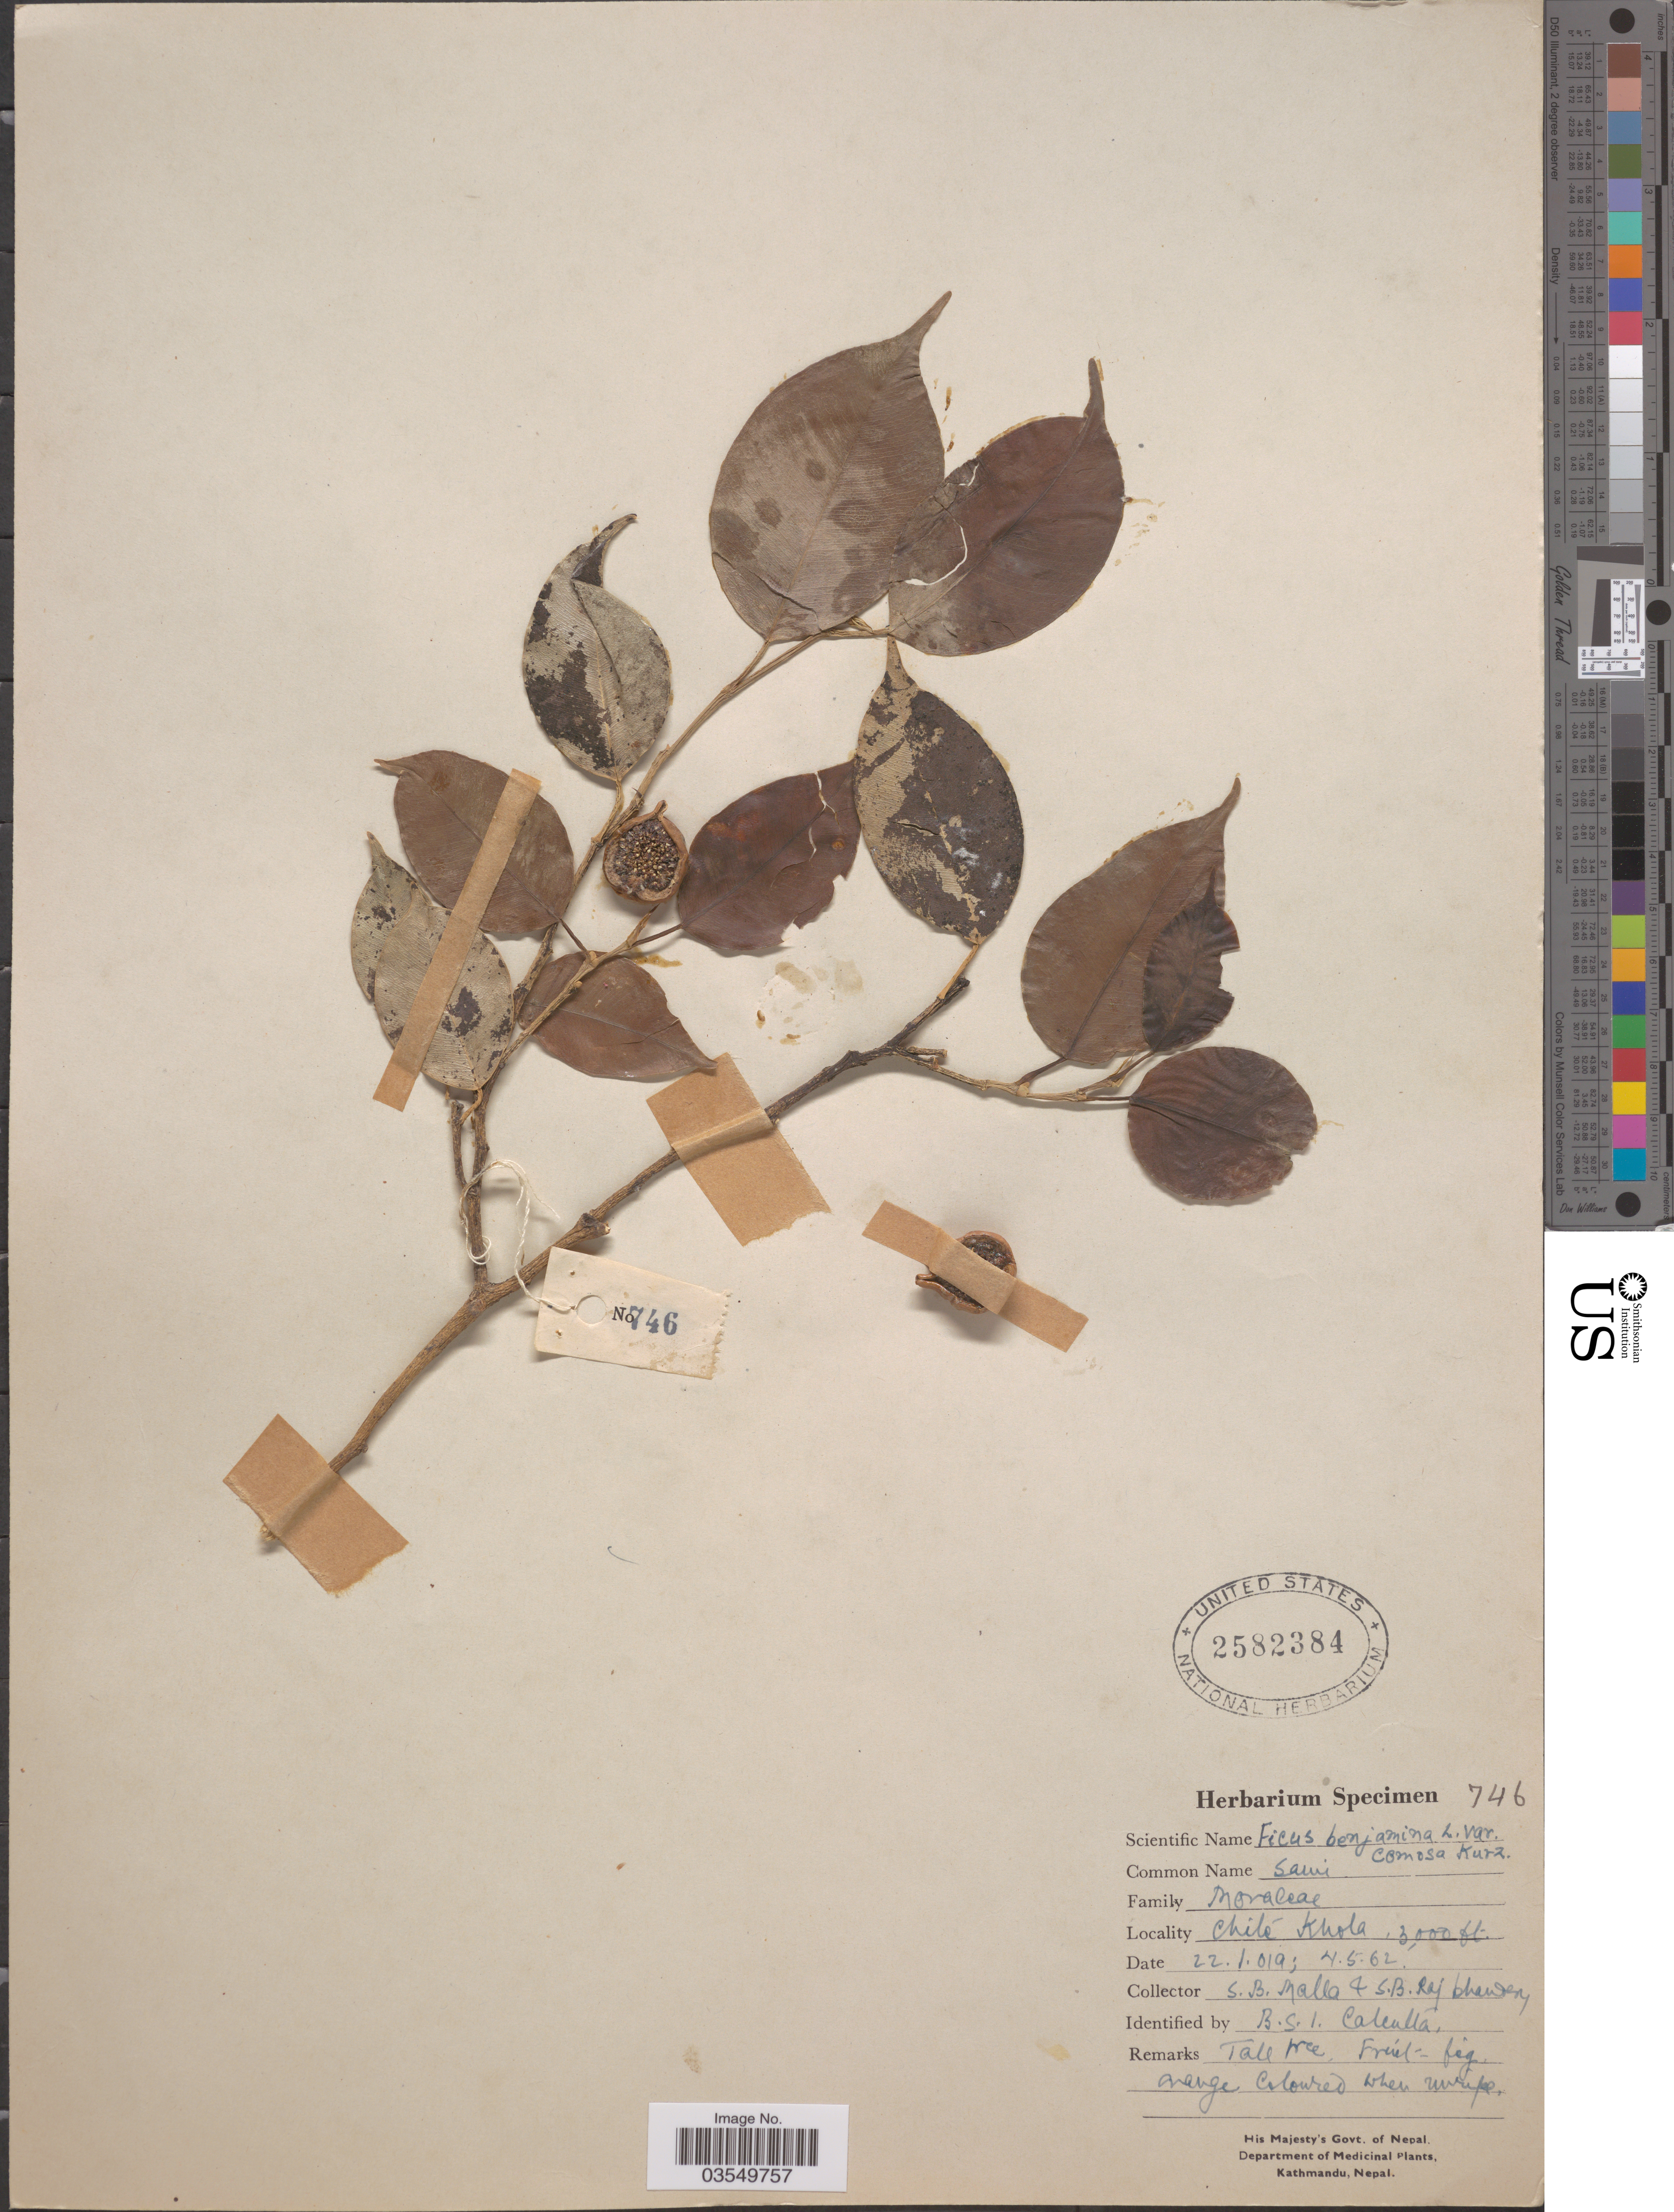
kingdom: Plantae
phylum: Tracheophyta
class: Magnoliopsida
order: Rosales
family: Moraceae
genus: Ficus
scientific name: Ficus benjamina var. benjamina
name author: L.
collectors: S. Malla & S. Rajbhandar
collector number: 746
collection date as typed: Transcribed d/m/y: 4/5/62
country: Nepal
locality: Chilé Knola.*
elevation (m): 914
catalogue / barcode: US 2582384